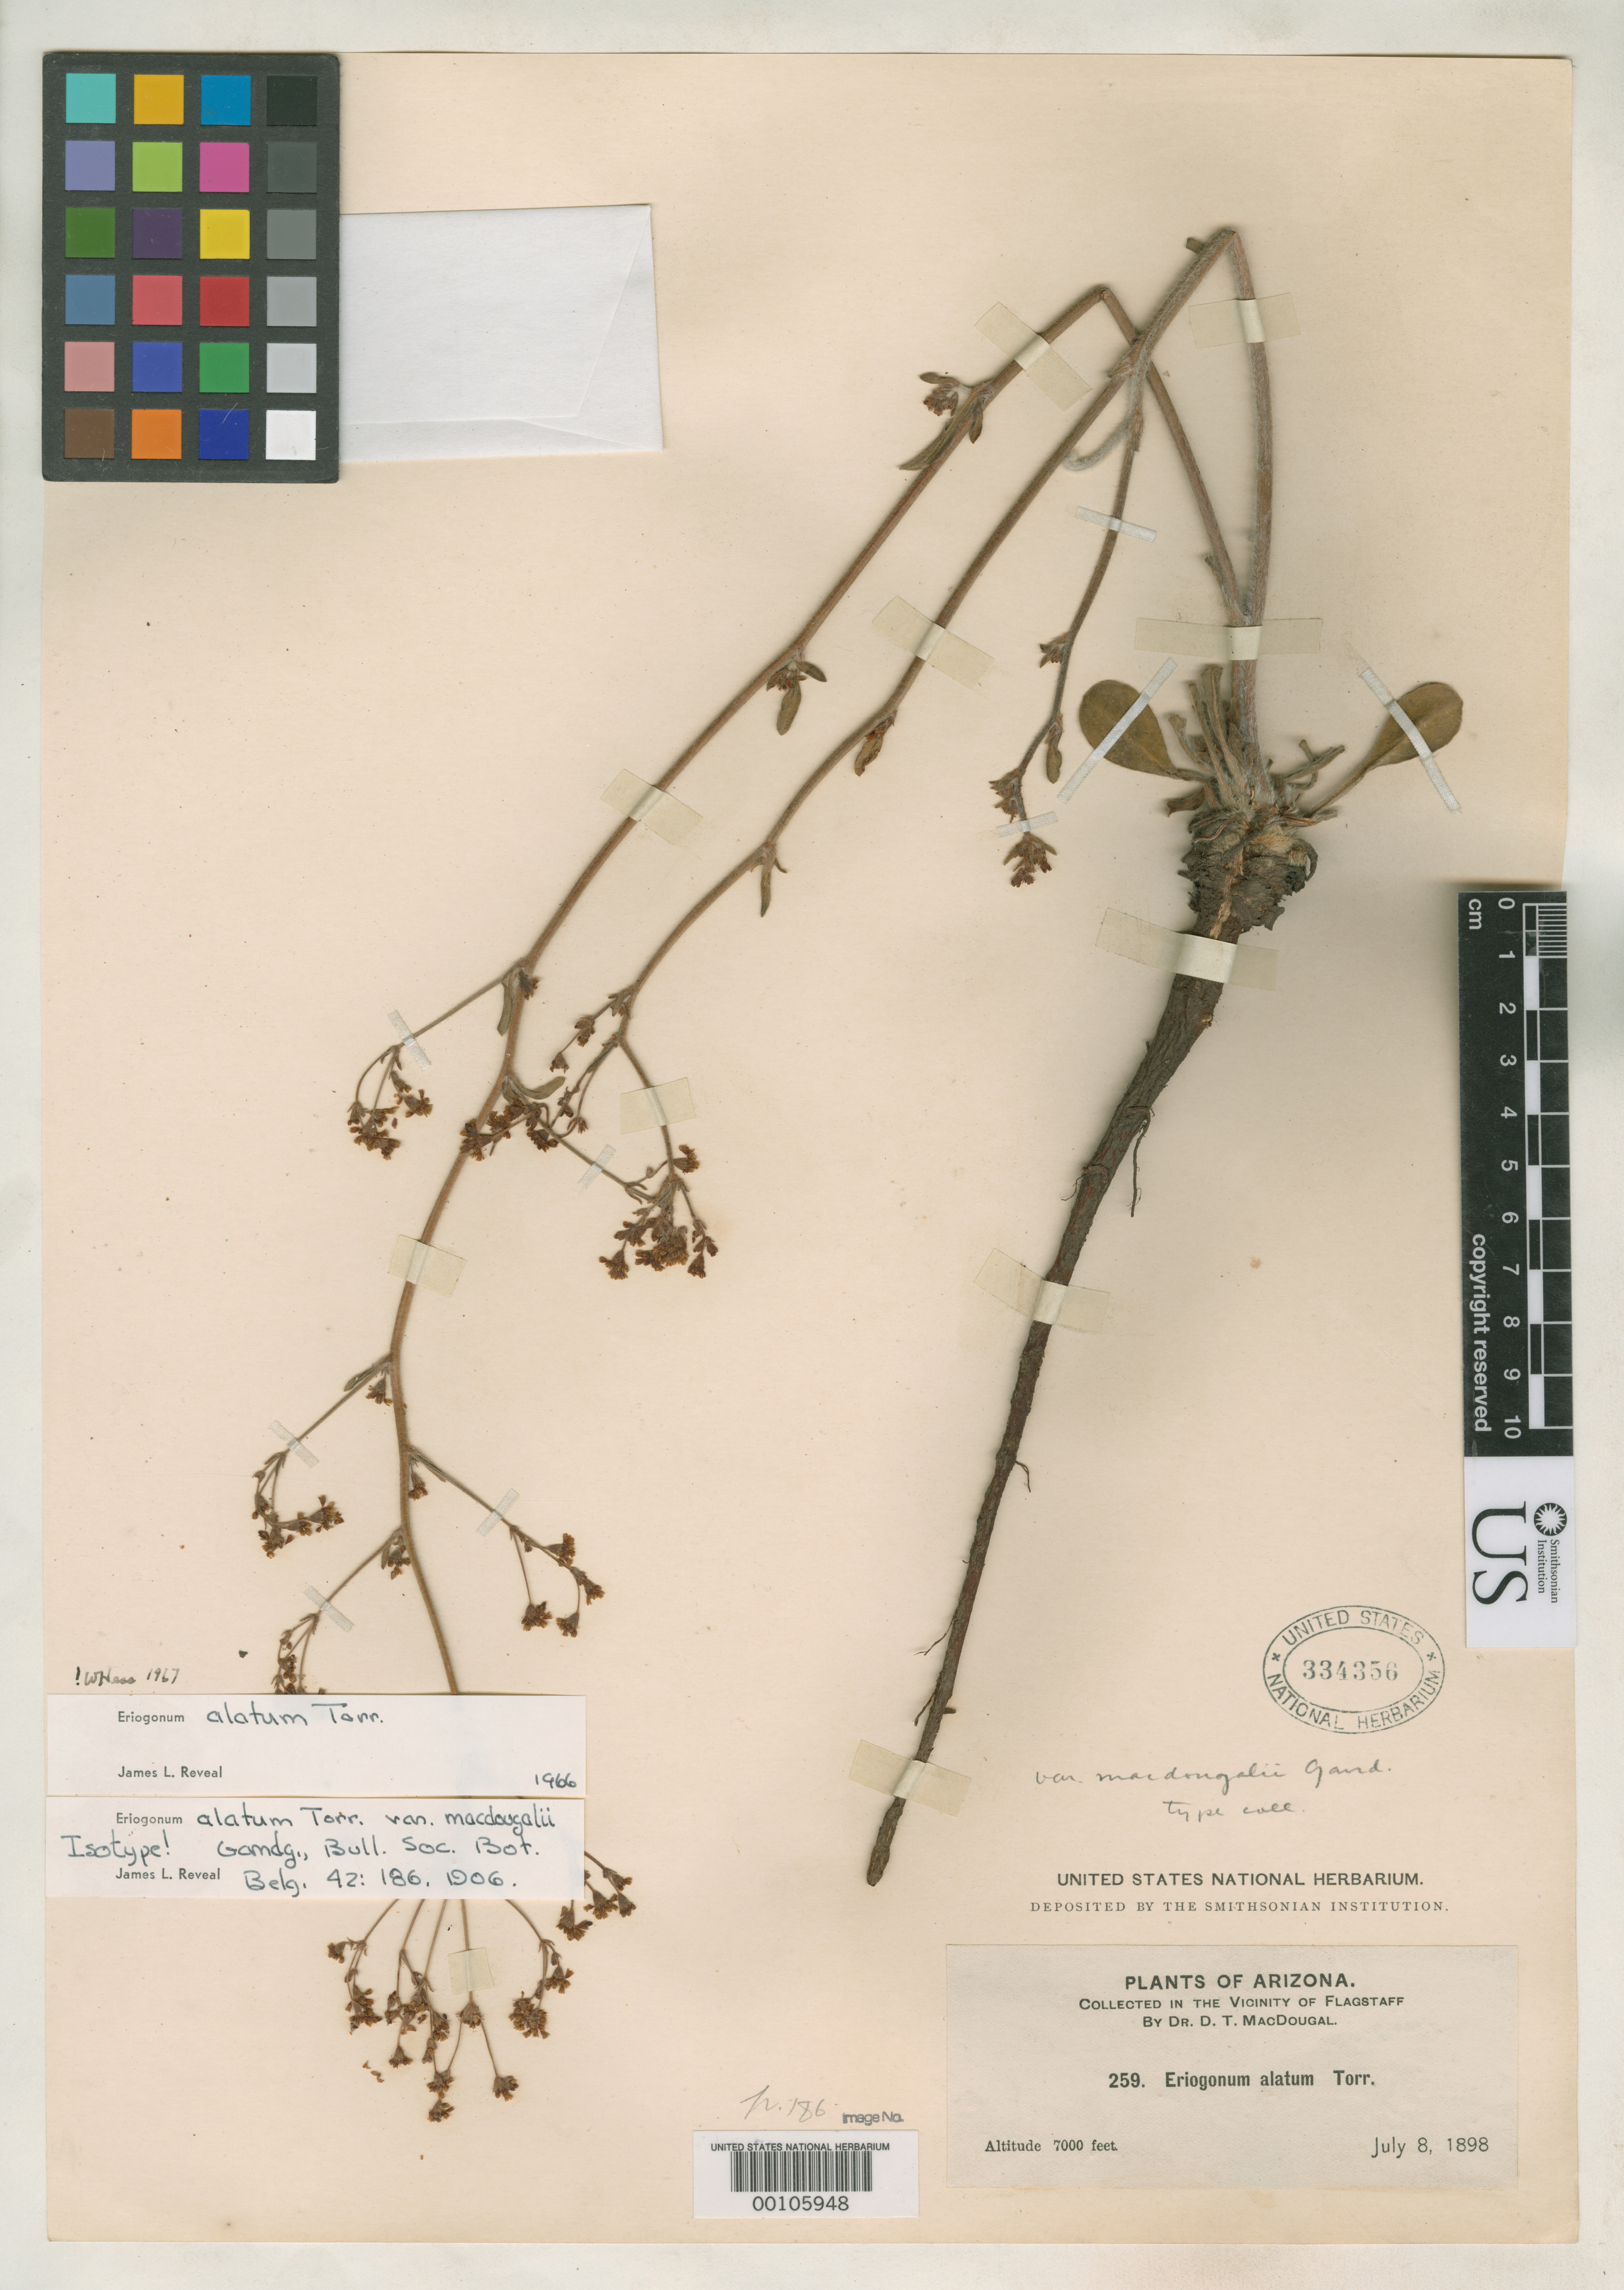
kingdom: Plantae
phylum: Tracheophyta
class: Magnoliopsida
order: Caryophyllales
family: Polygonaceae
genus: Eriogonum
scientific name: Eriogonum alatum var. macdougalii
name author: Gand.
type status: Isotype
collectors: D. T. MacDougal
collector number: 259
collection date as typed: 08 Jul 1898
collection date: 1898-07-08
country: United States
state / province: Arizona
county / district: Coconino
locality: Vicinity of Flagstaff.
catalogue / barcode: US 334356